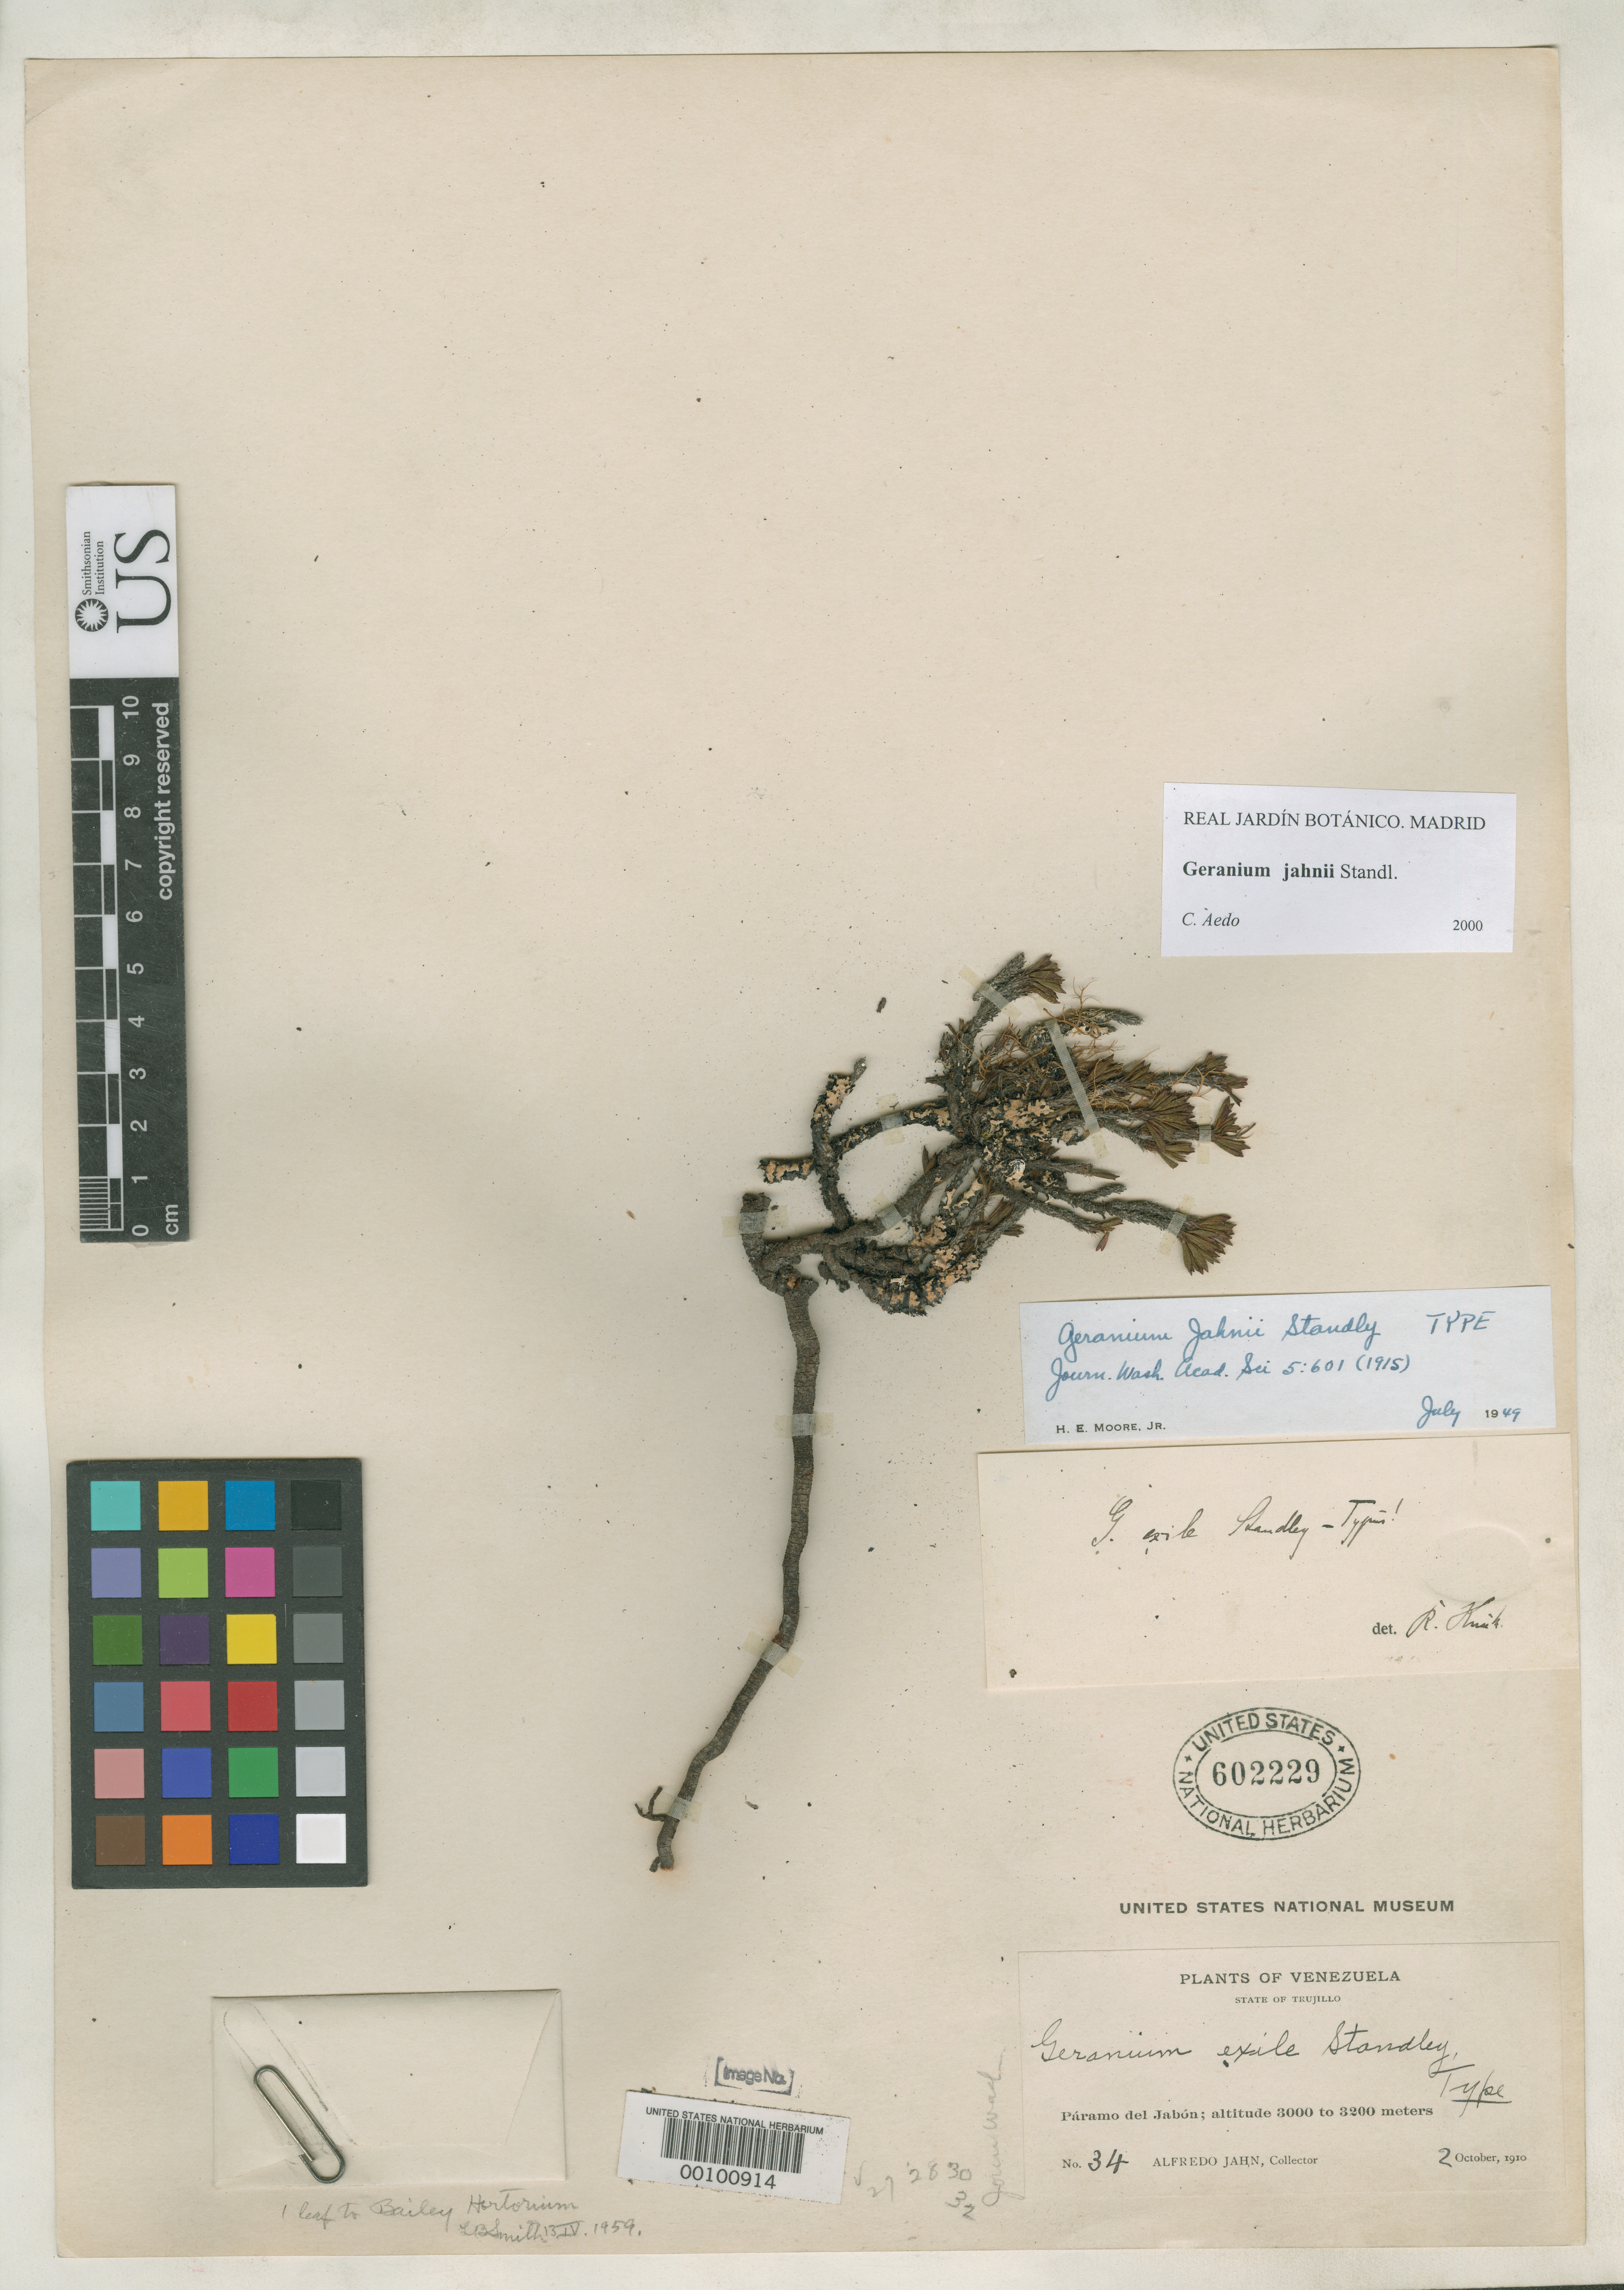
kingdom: Plantae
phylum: Tracheophyta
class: Magnoliopsida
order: Geraniales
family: Geraniaceae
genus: Geranium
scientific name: Geranium jahnii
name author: Standl.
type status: Holotype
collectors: A. Jahn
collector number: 34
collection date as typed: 02 Oct 1910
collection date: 1910-10-02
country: Venezuela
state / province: Trujillo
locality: Paramo del Jabon.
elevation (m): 3000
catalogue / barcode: US 602229